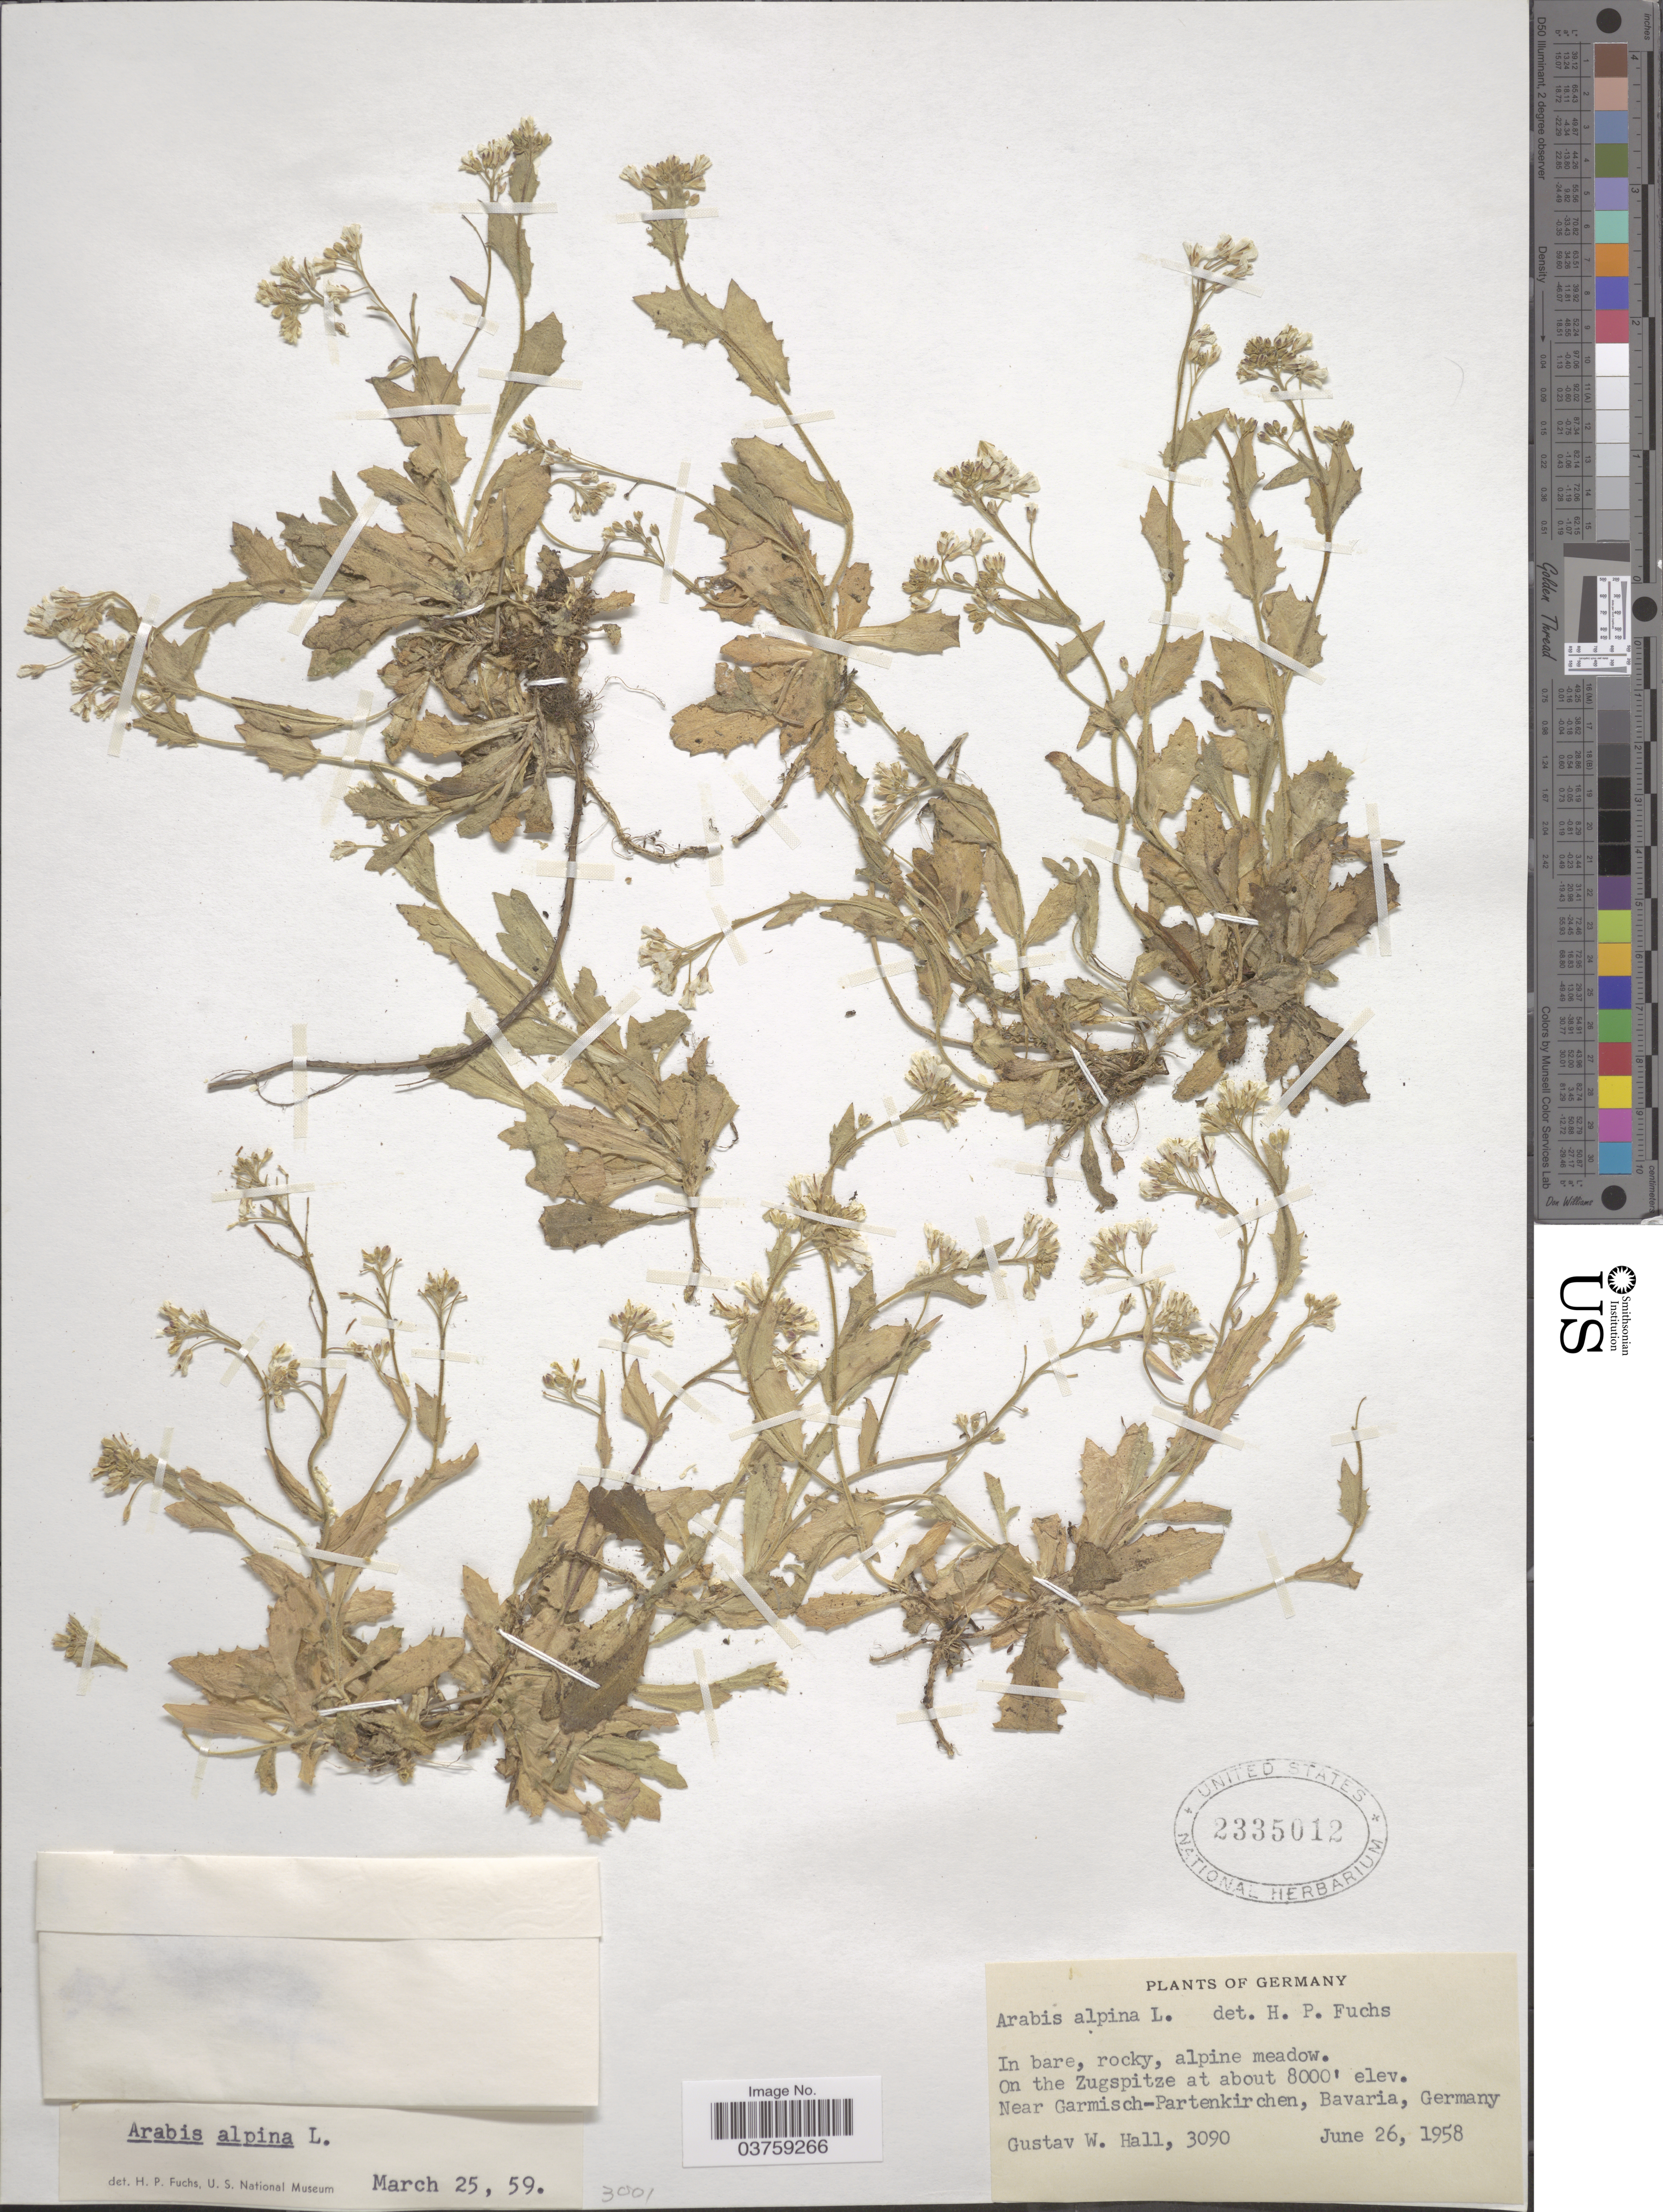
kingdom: Plantae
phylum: Tracheophyta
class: Magnoliopsida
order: Brassicales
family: Brassicaceae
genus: Arabis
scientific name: Arabis alpina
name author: L.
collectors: G. Hall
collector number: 3090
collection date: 1958-06-26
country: Germany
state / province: Bayern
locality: On the Zugspitze. Near Garmisch-Partenkirchen, Bavaria.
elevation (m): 2438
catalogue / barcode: US 2335012